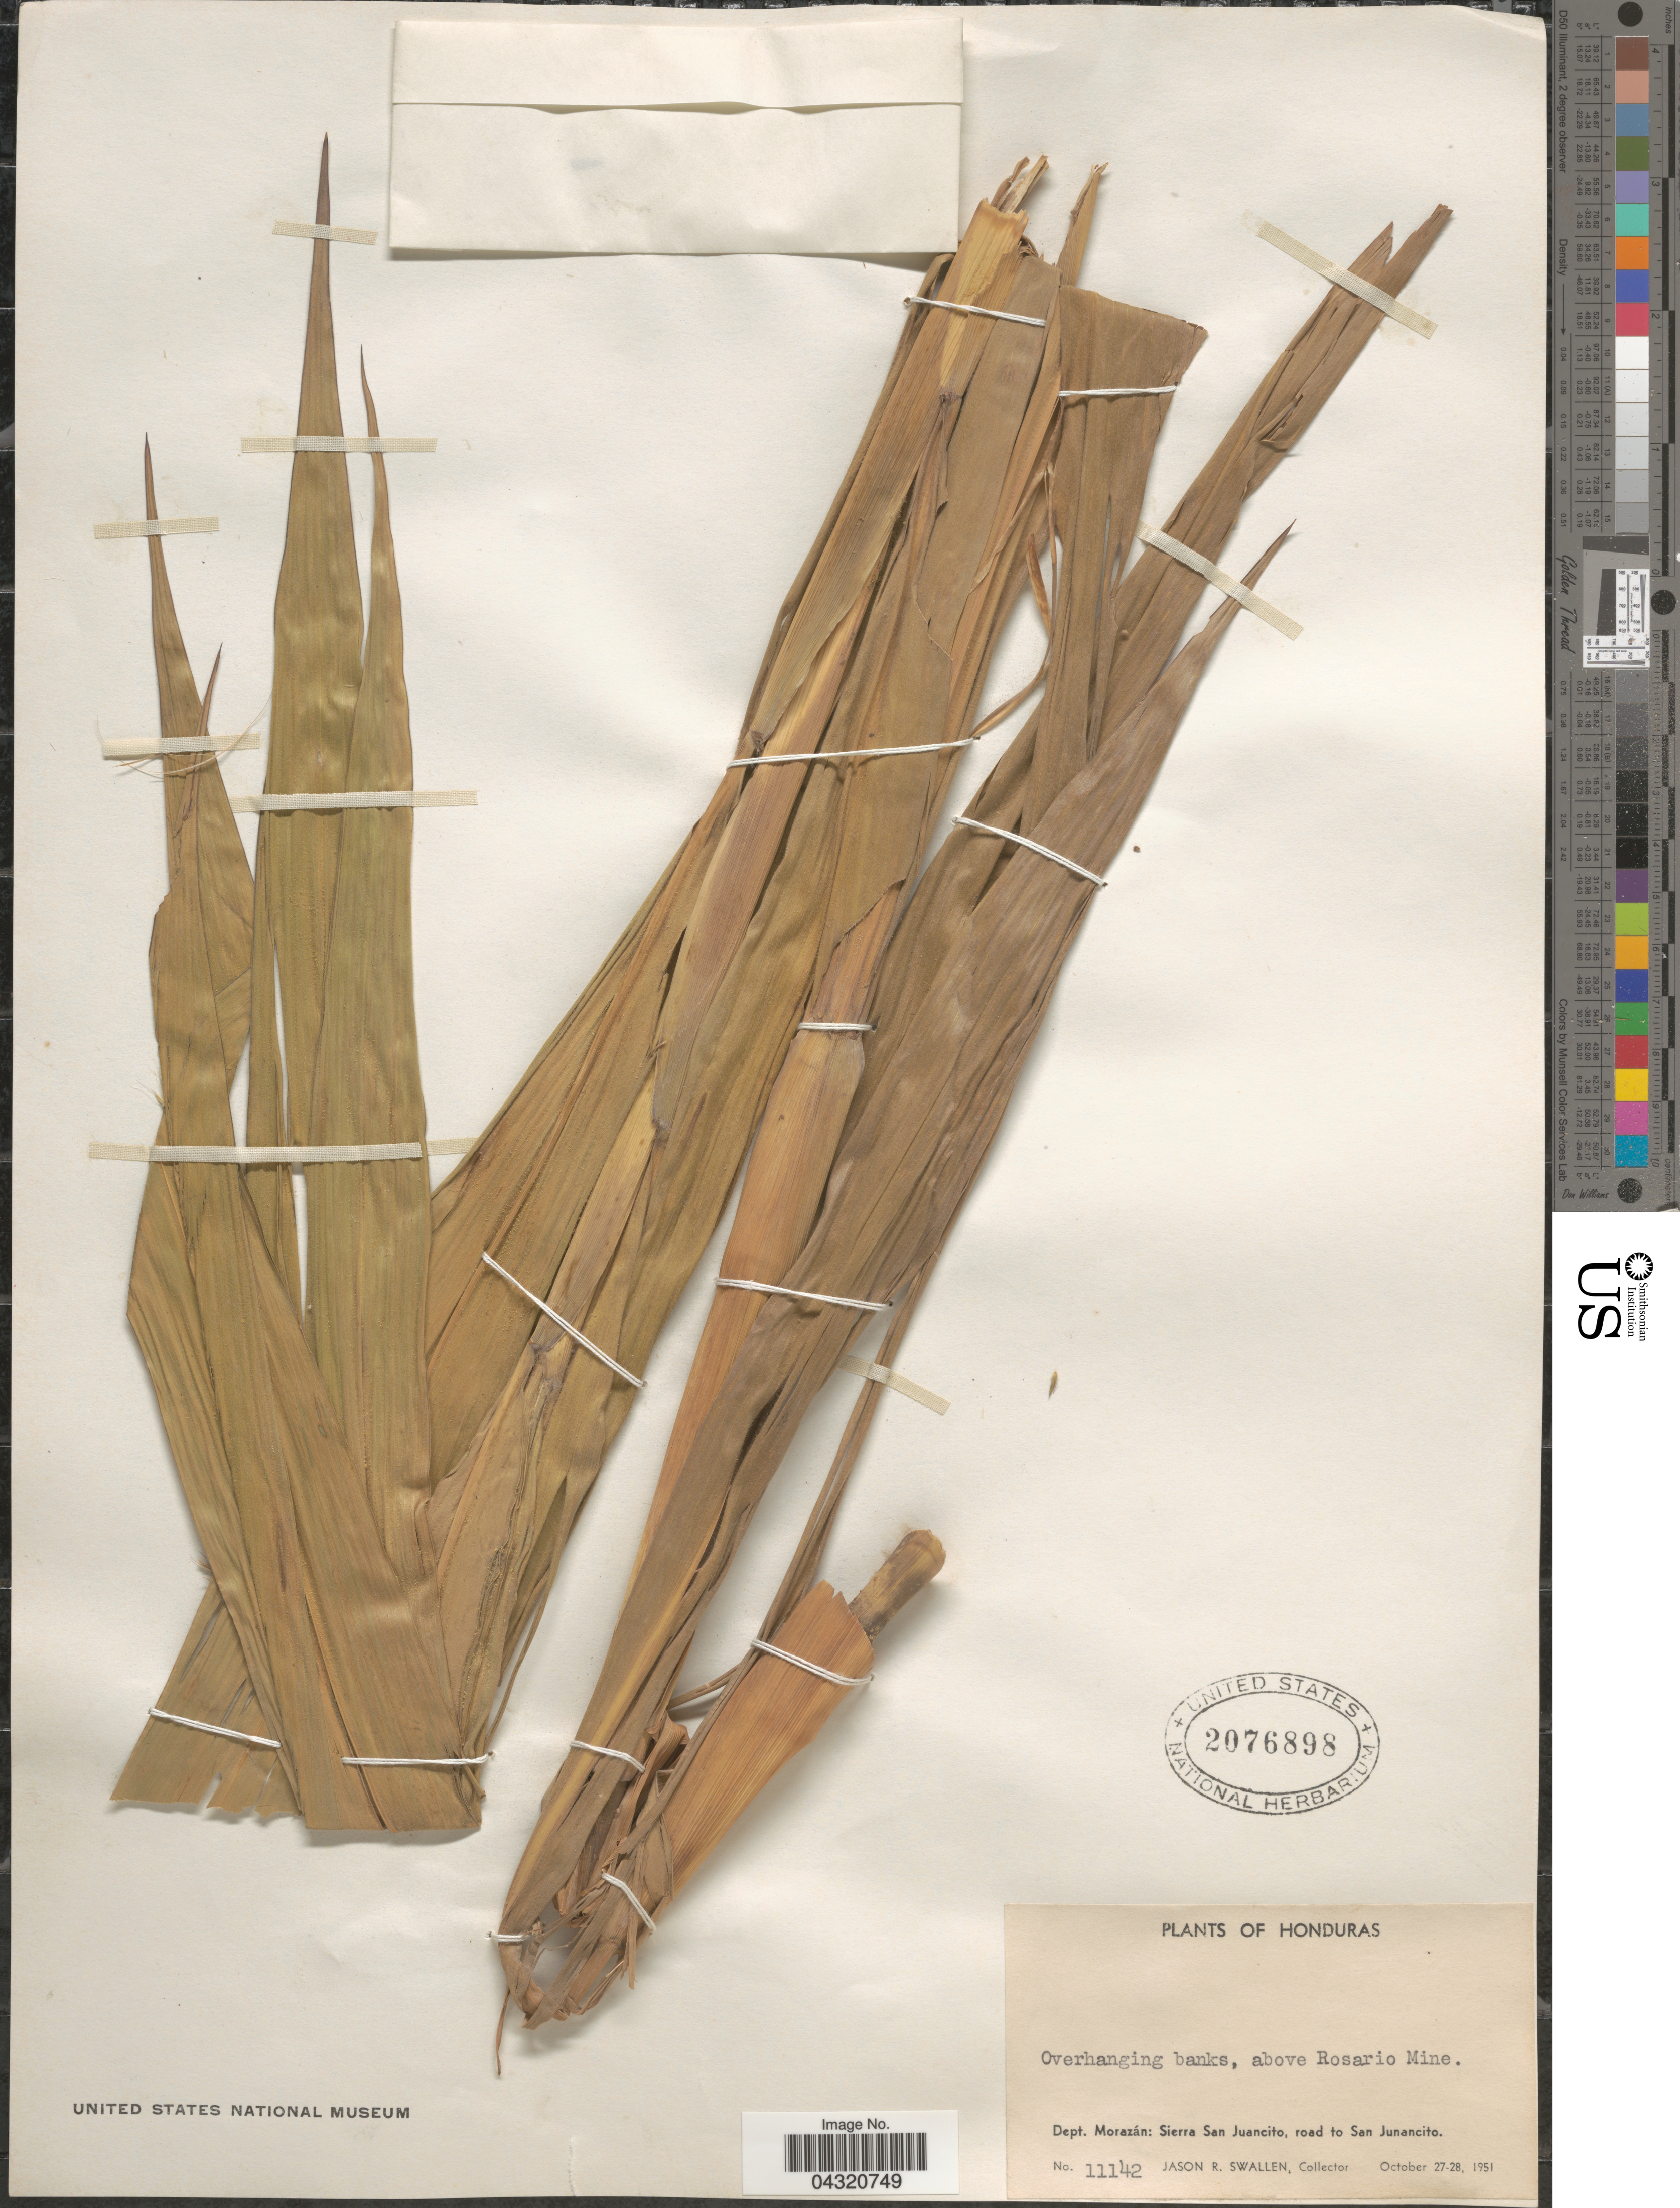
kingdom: Plantae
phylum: Tracheophyta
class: Liliopsida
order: Poales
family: Poaceae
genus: Cenchrus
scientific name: Cenchrus sp.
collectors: J. R. Swallen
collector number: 11142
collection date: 1951-10-27/1951-10-28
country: Honduras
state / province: Fco. Morazán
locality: Overhanging banks, above Rosario Mine. Dept. Morazán: Sierra San Juancito, road to San Juancito.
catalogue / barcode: US 2076898